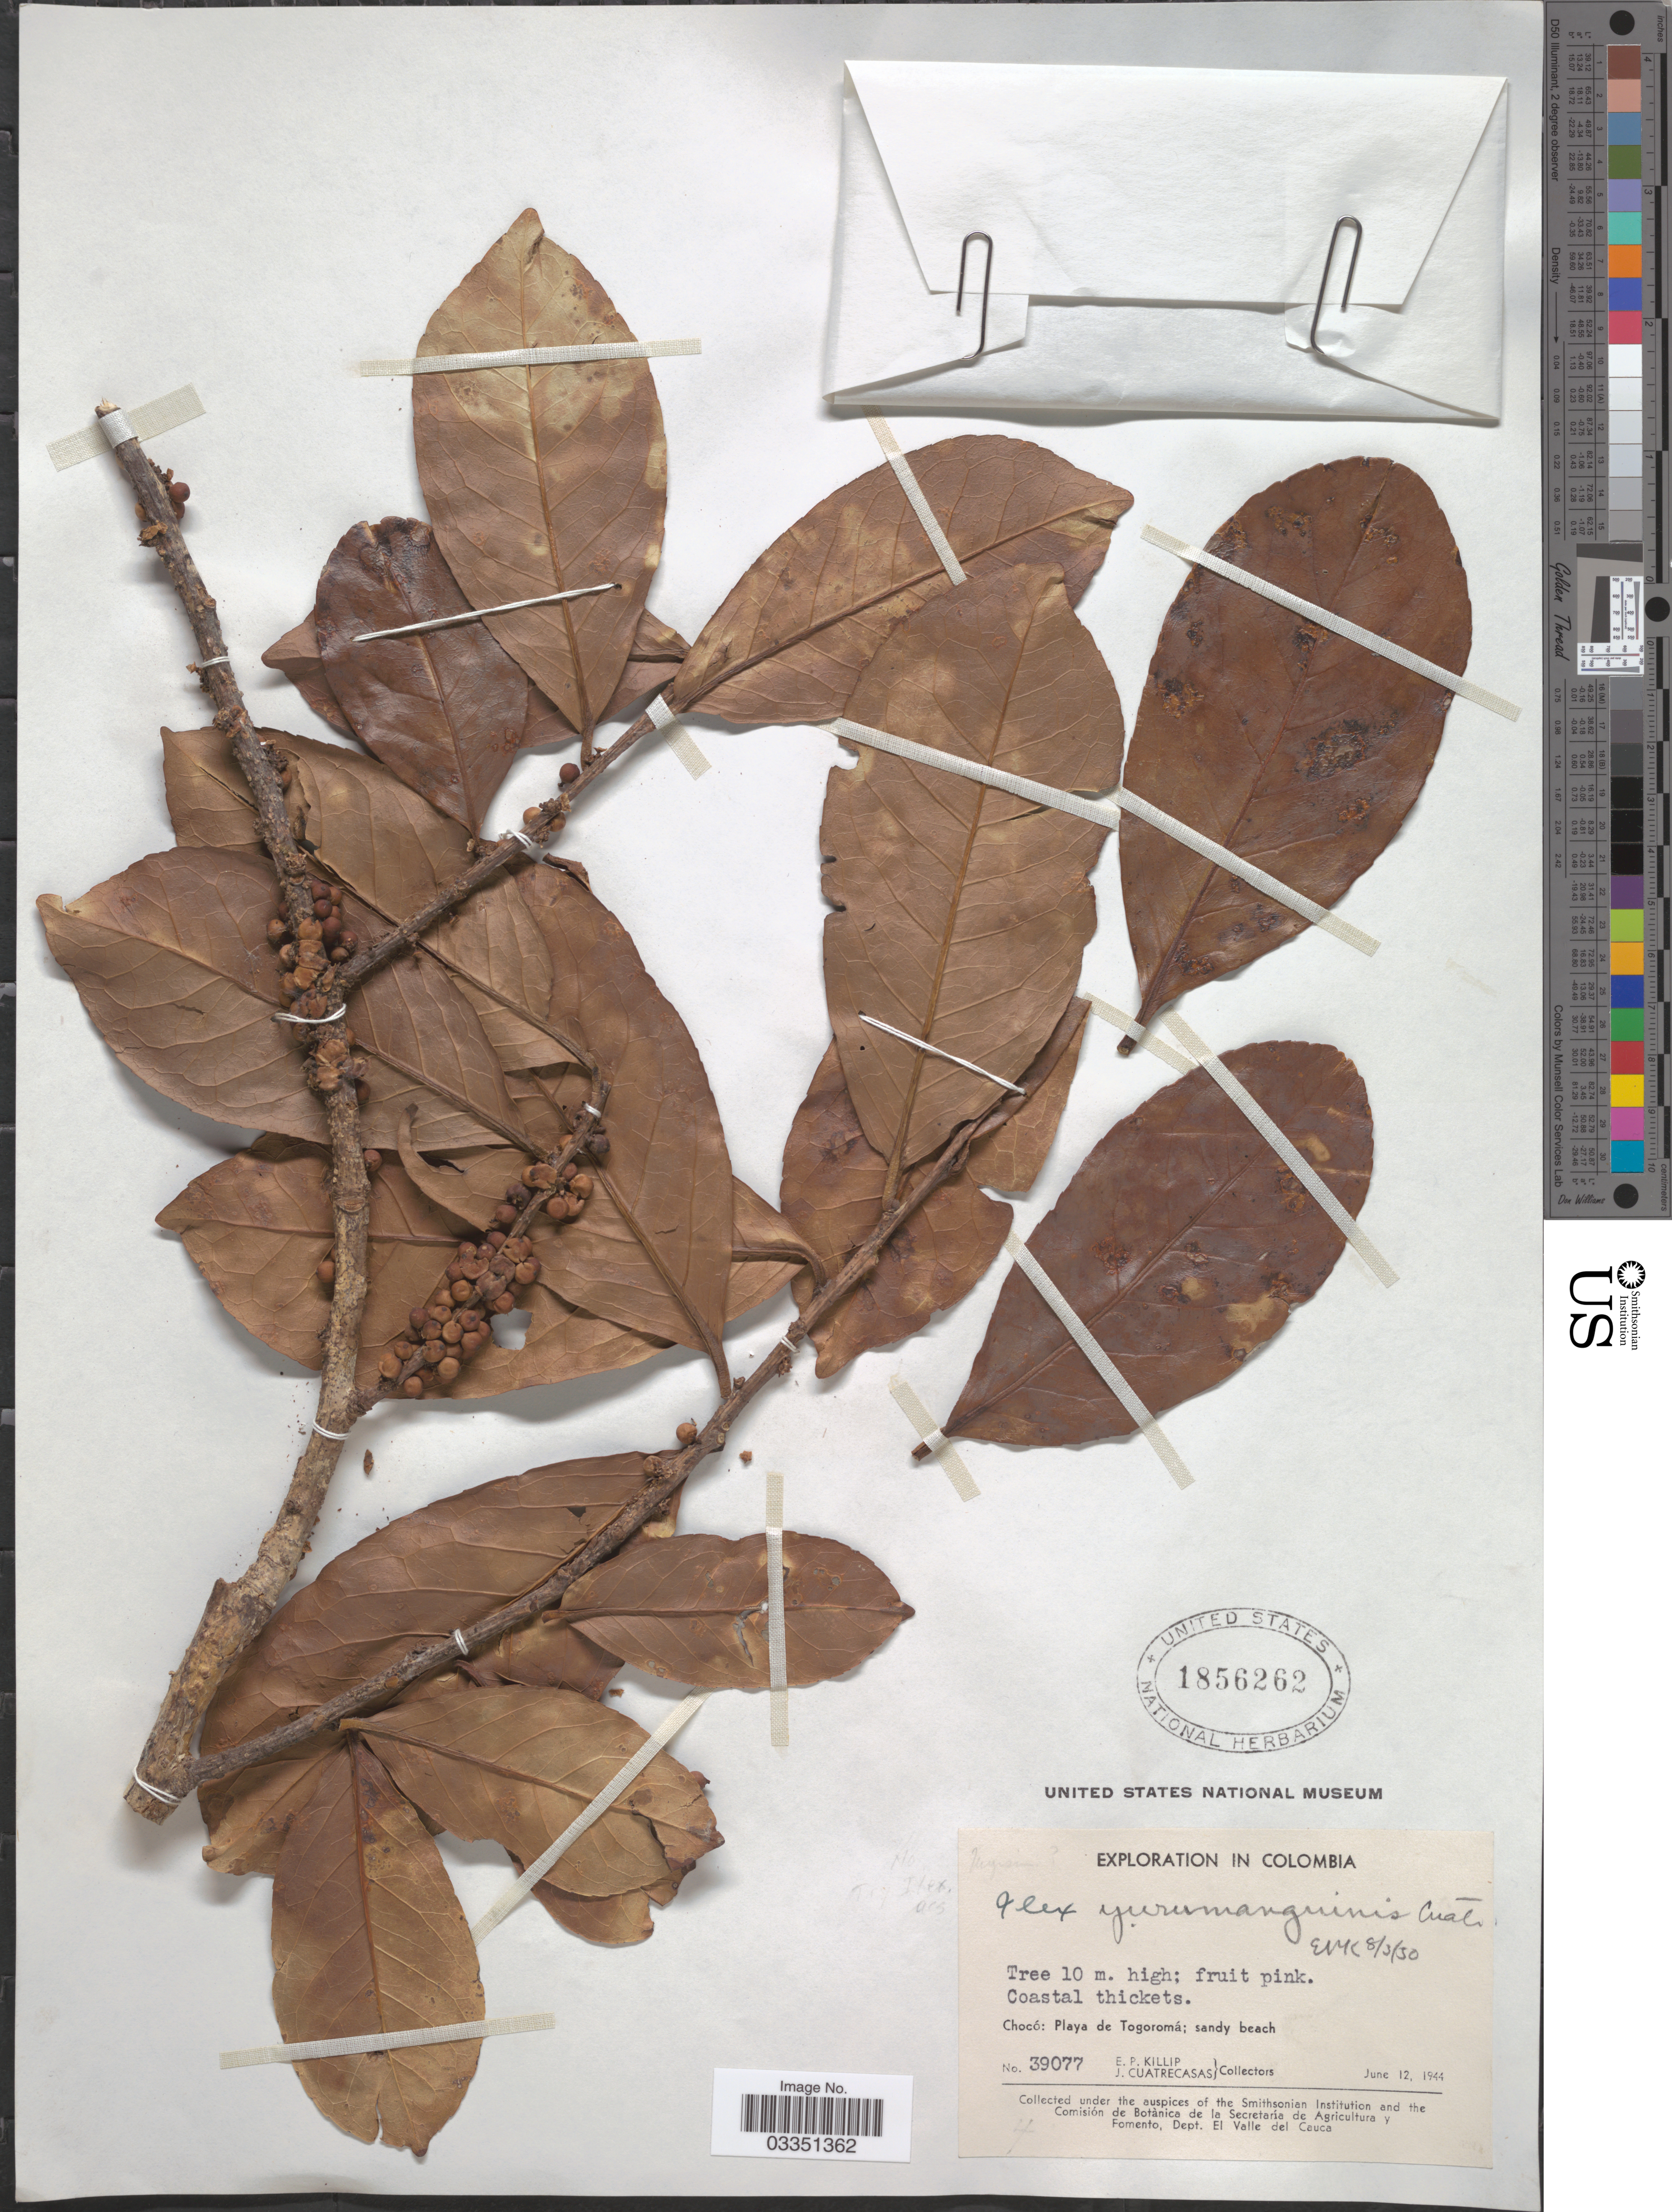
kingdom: Plantae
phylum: Tracheophyta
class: Magnoliopsida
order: Aquifoliales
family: Aquifoliaceae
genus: Ilex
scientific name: Ilex yurumanguinis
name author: Cuatrec.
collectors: E. P. Killip & J. Cuatrecasas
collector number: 39077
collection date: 1944-06-12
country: Colombia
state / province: Chocó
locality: Playa de Togoromá.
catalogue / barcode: US 1856262